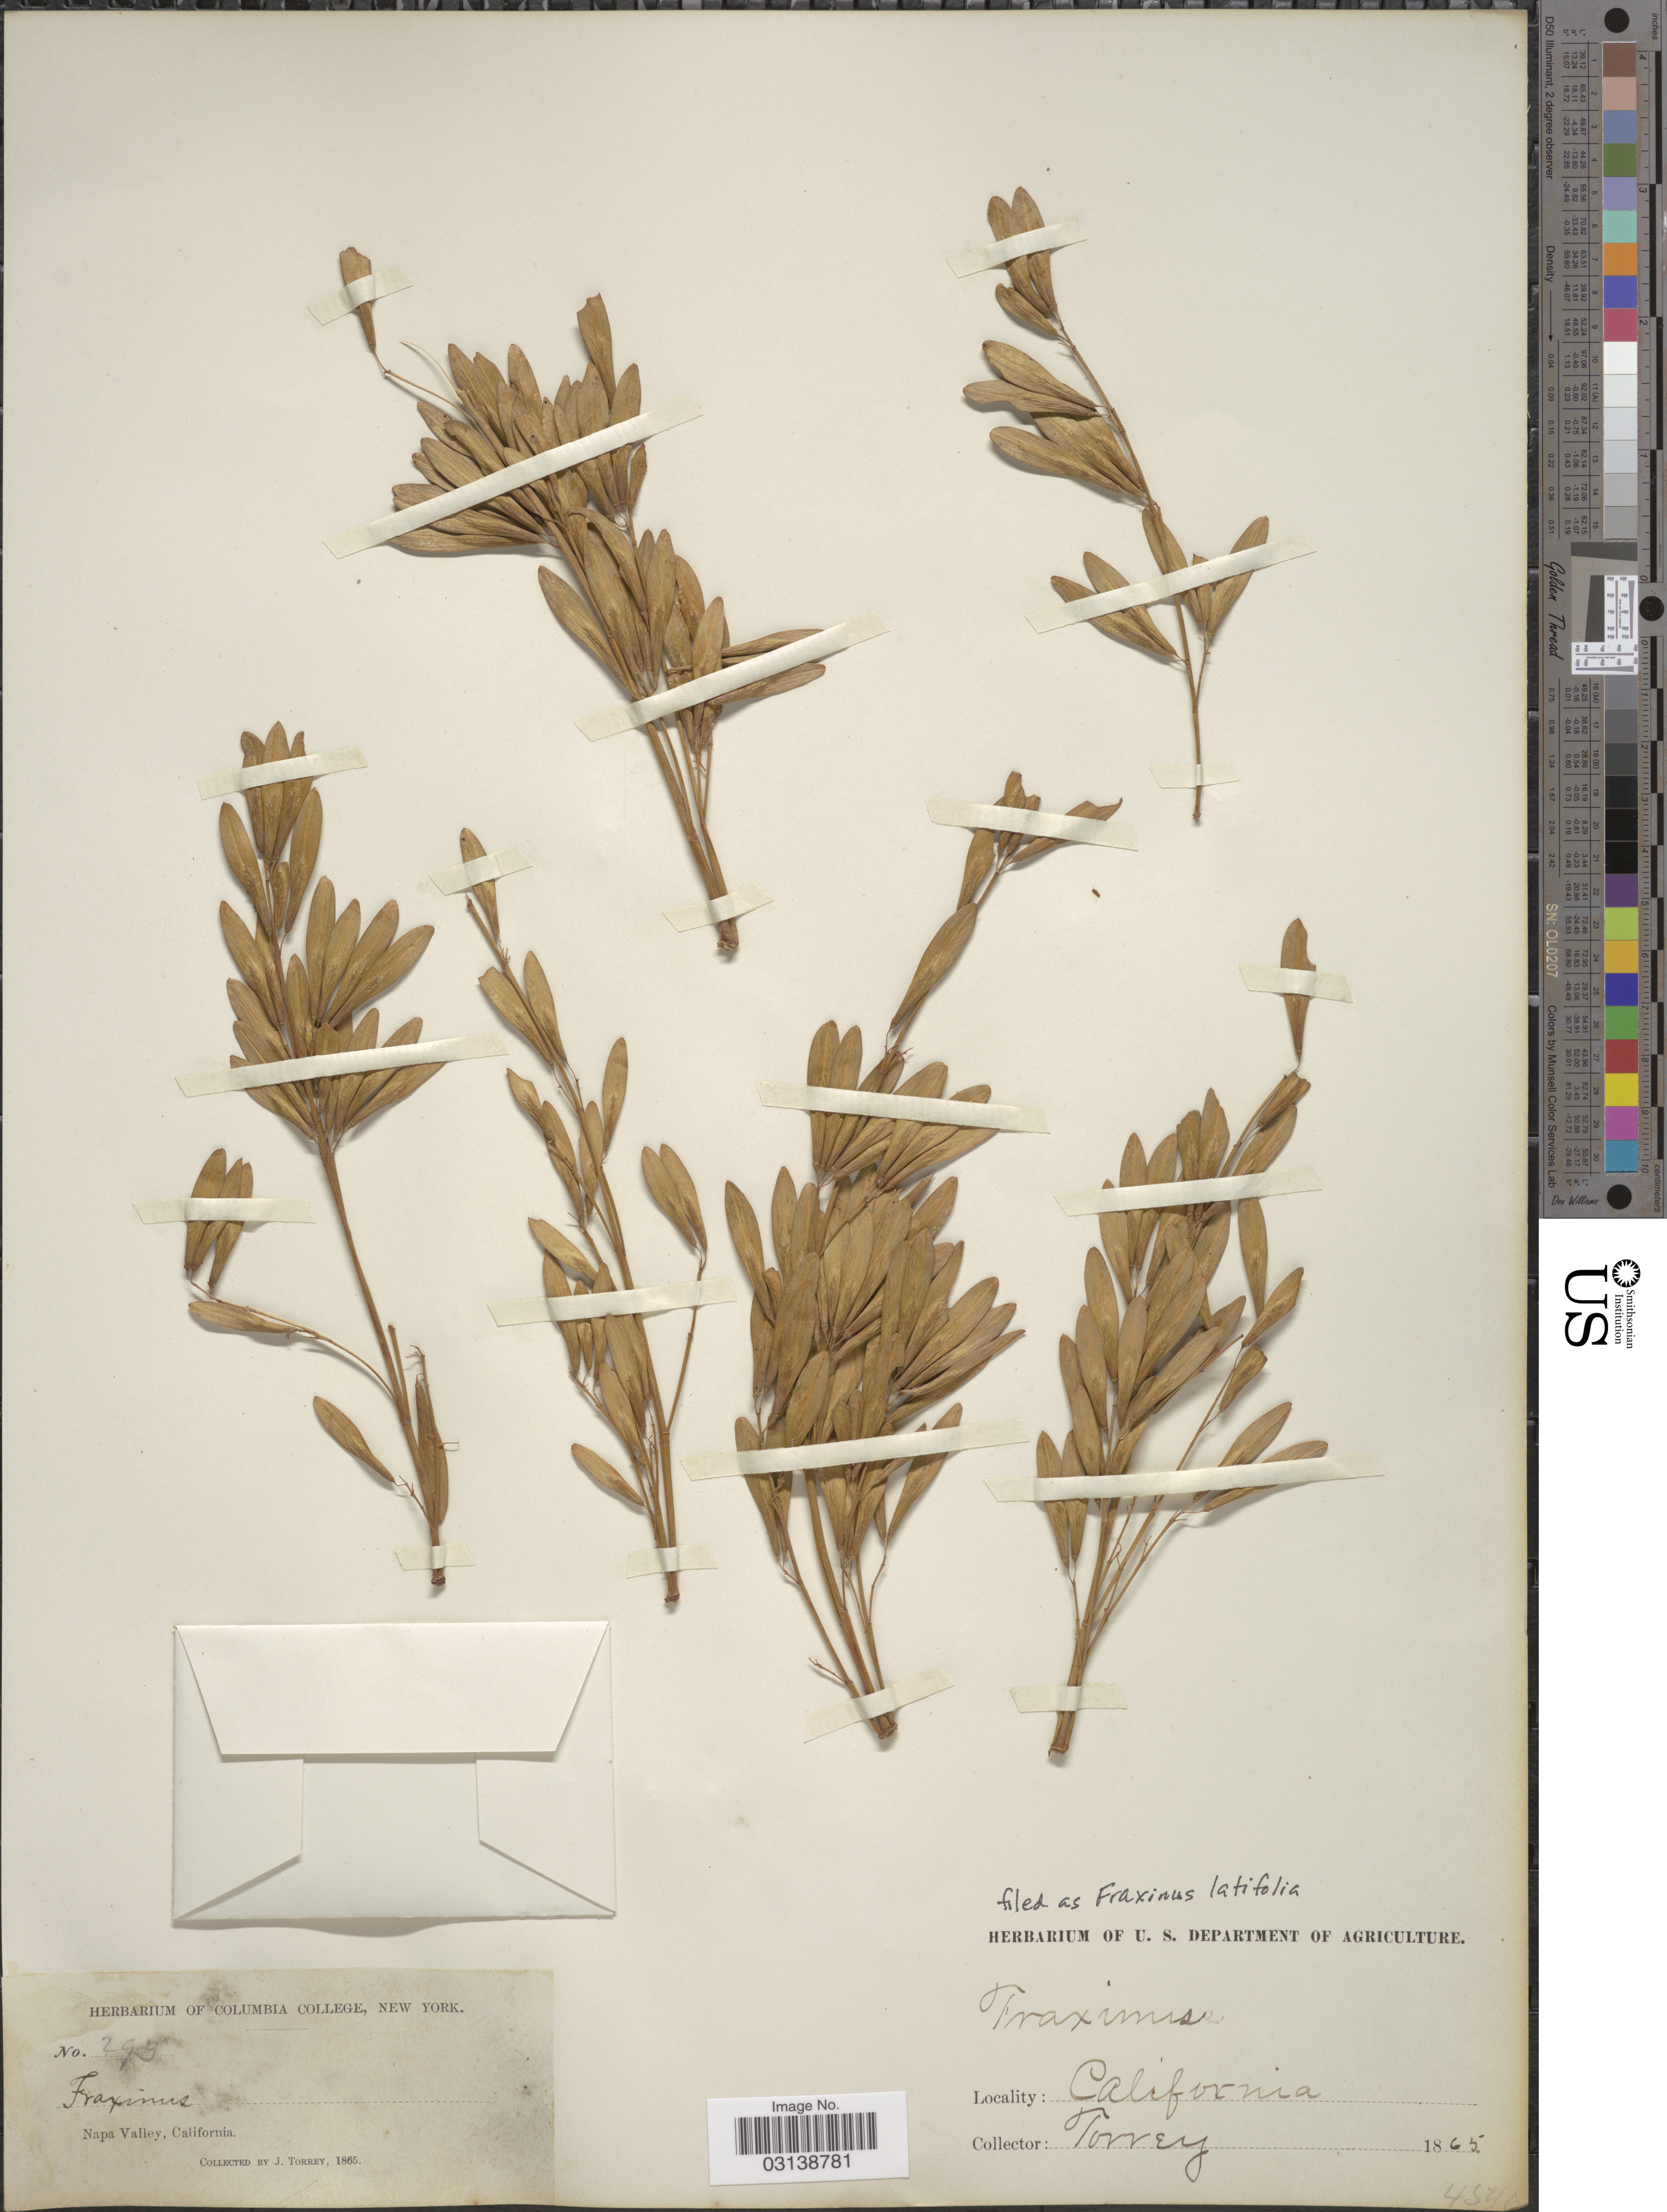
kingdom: Plantae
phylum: Tracheophyta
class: Magnoliopsida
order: Lamiales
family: Oleaceae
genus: Fraxinus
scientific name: Fraxinus latifolia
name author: Benth.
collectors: J. Torrey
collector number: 293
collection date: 1865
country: United States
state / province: California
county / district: Napa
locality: Napa Valley.